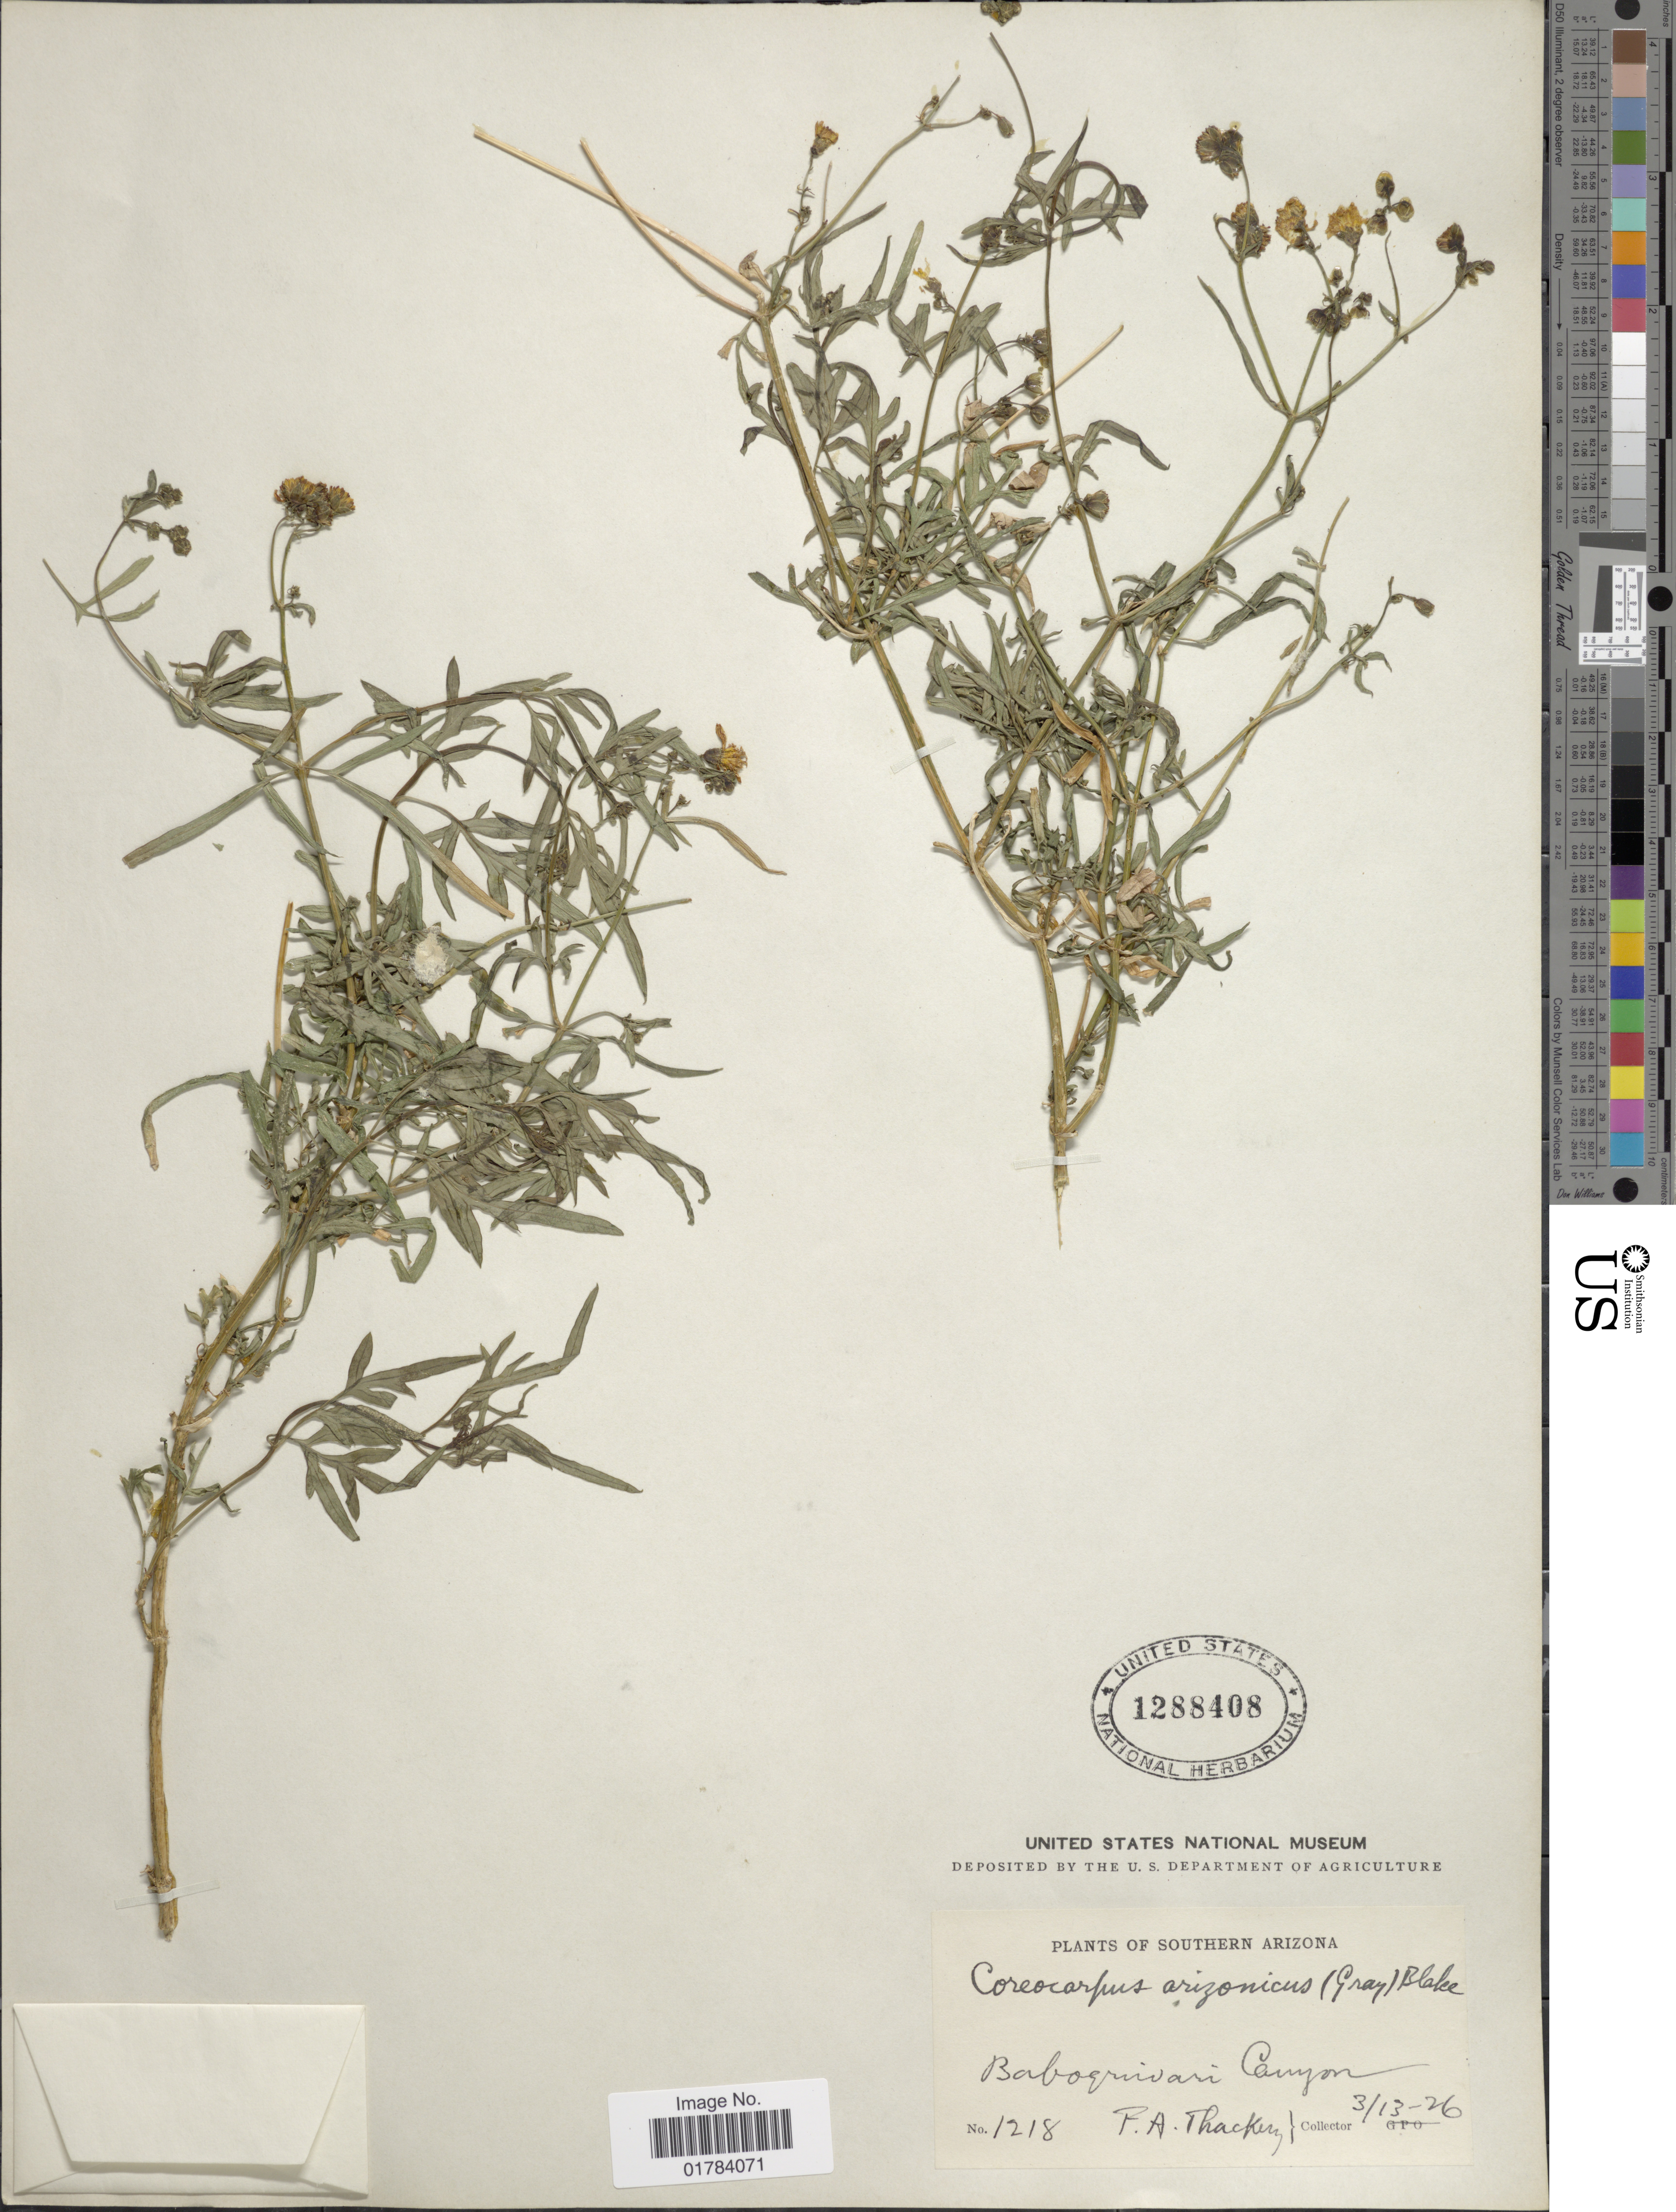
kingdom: Plantae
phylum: Tracheophyta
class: Magnoliopsida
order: Asterales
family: Asteraceae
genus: Coreocarpus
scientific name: Coreocarpus arizonicus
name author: (A. Gray) S.F. Blake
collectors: F. Thackery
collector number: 1218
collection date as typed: Transcribed d/m/y: 13/3/26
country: United States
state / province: Arizona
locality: Southern Arizona, Baboquivari Canyon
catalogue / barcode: US 1288408